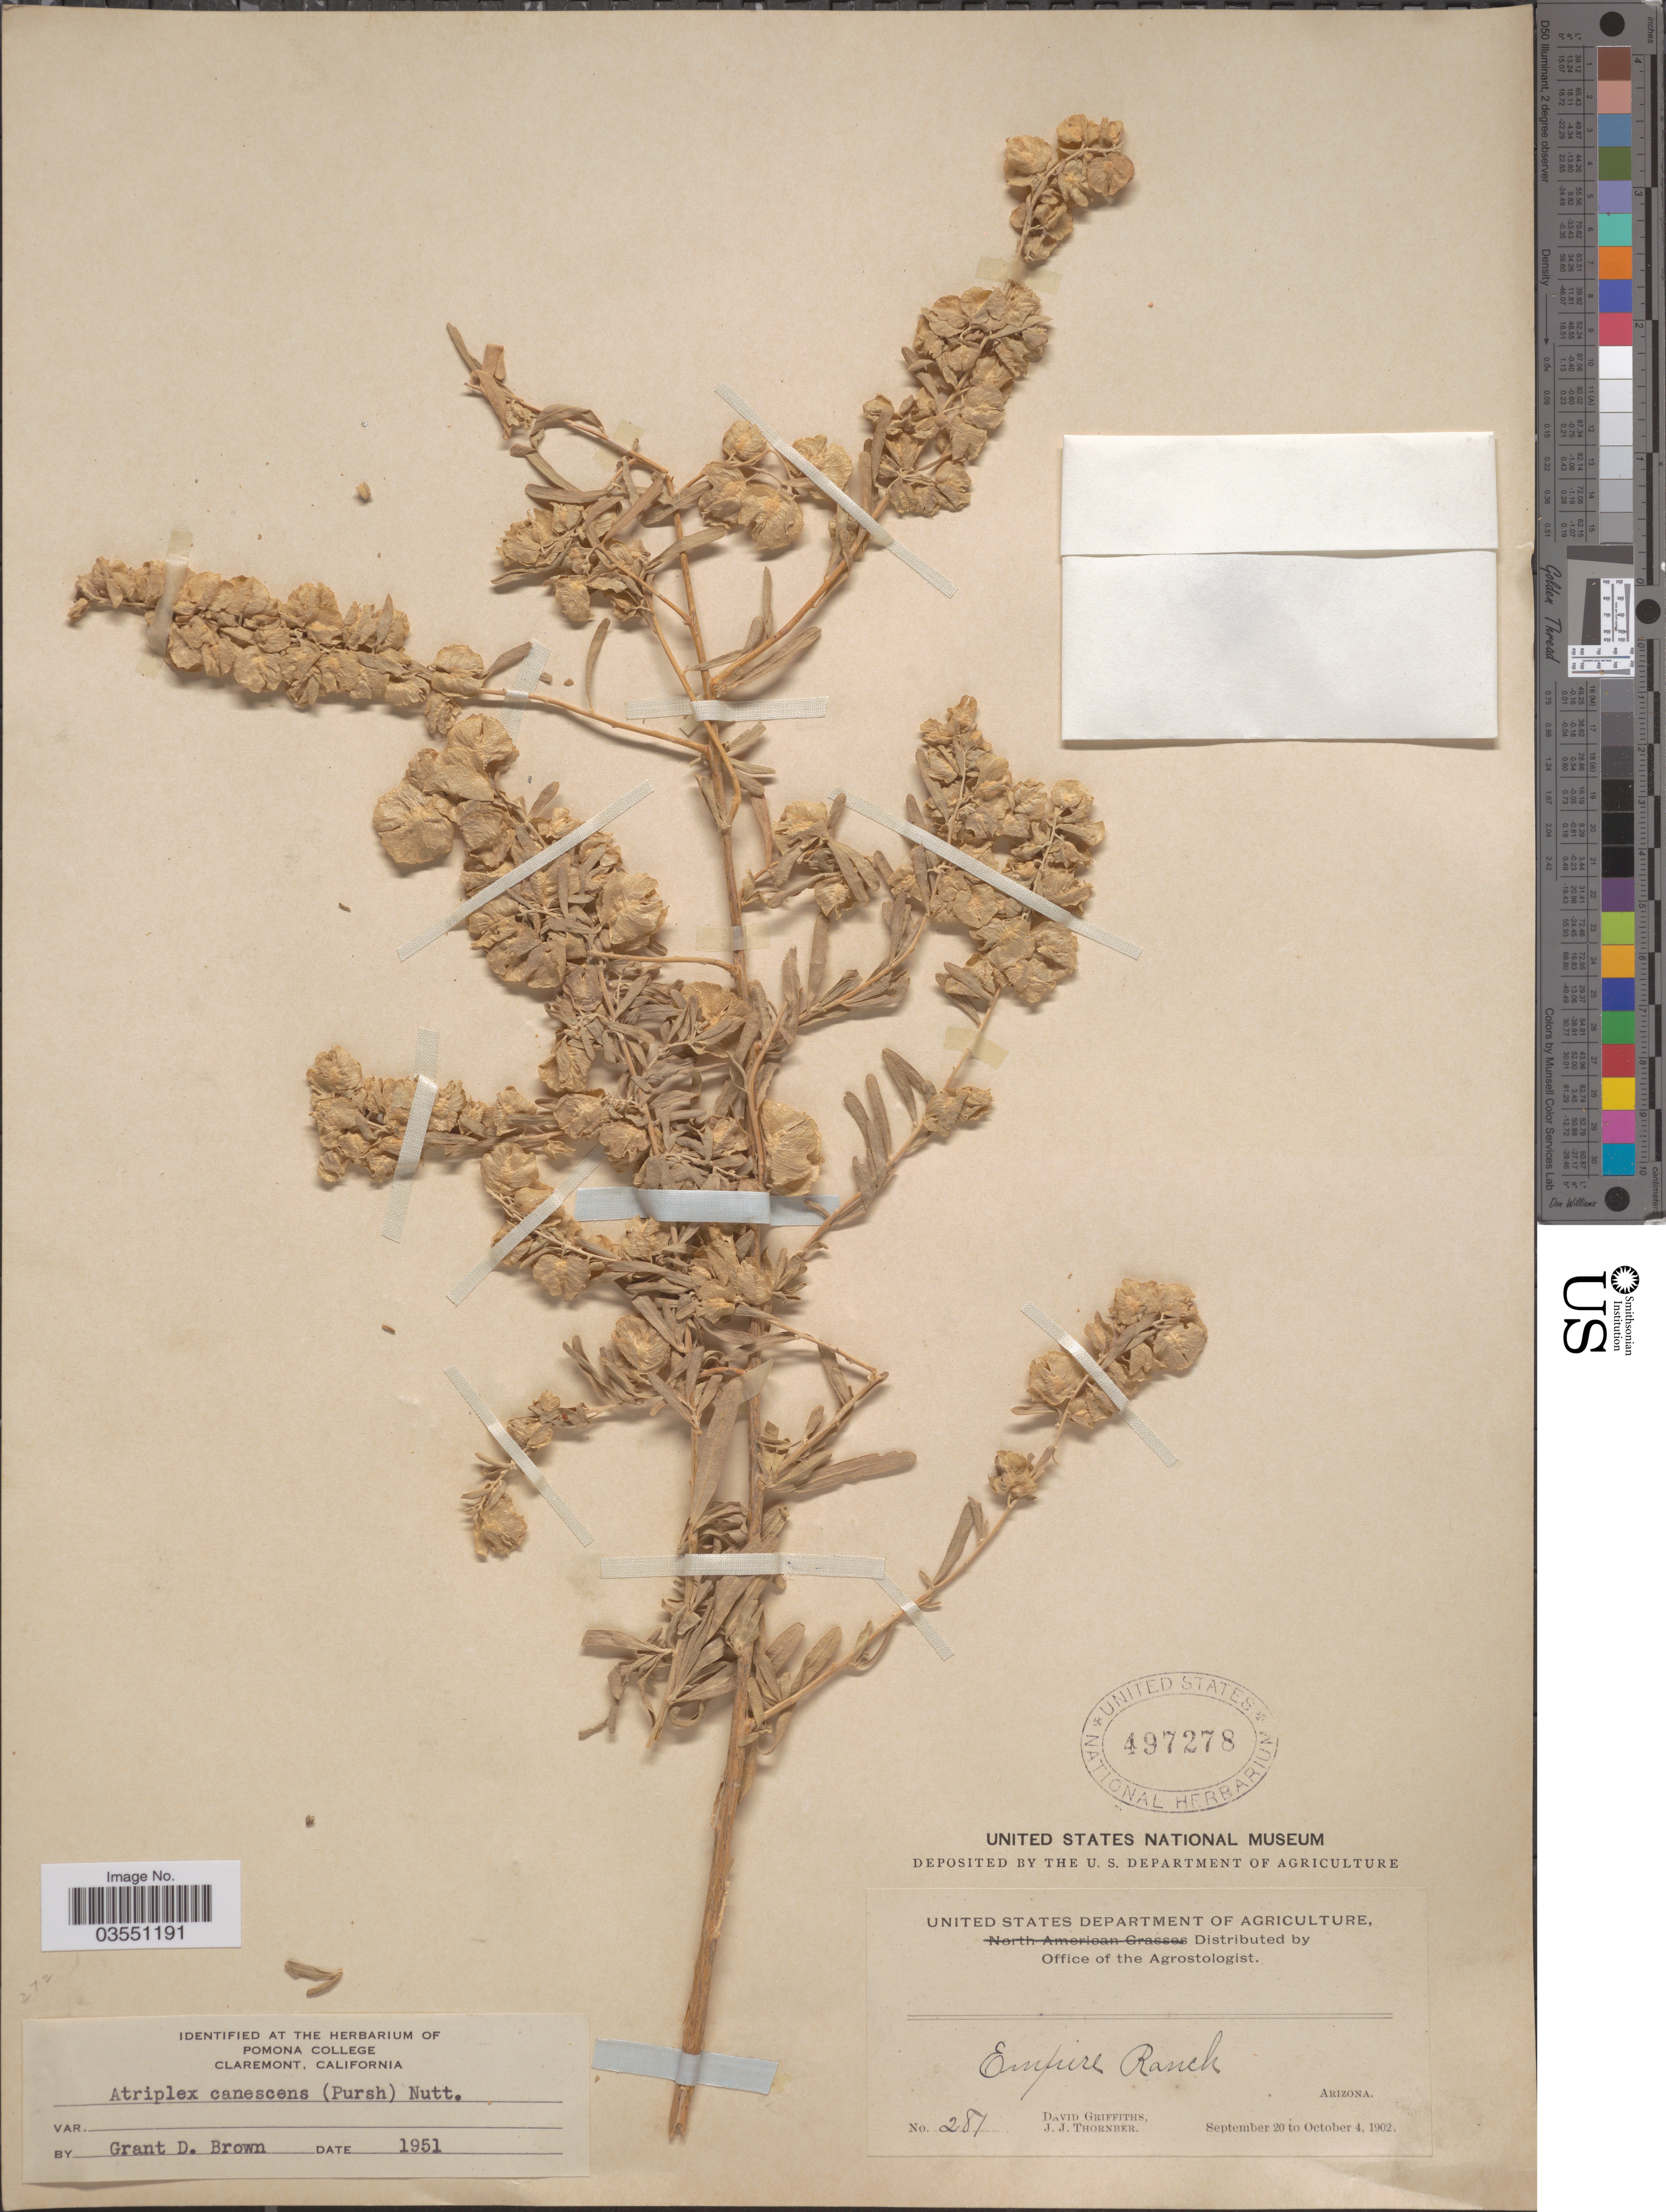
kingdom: Plantae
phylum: Tracheophyta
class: Magnoliopsida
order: Caryophyllales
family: Amaranthaceae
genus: Atriplex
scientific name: Atriplex canescens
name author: (Pursh) Nutt.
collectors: D. Griffiths & J. Thornber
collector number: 281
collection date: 1902-09-20/1902-10-04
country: United States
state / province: Arizona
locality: Empire Ranch.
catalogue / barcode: US 497278